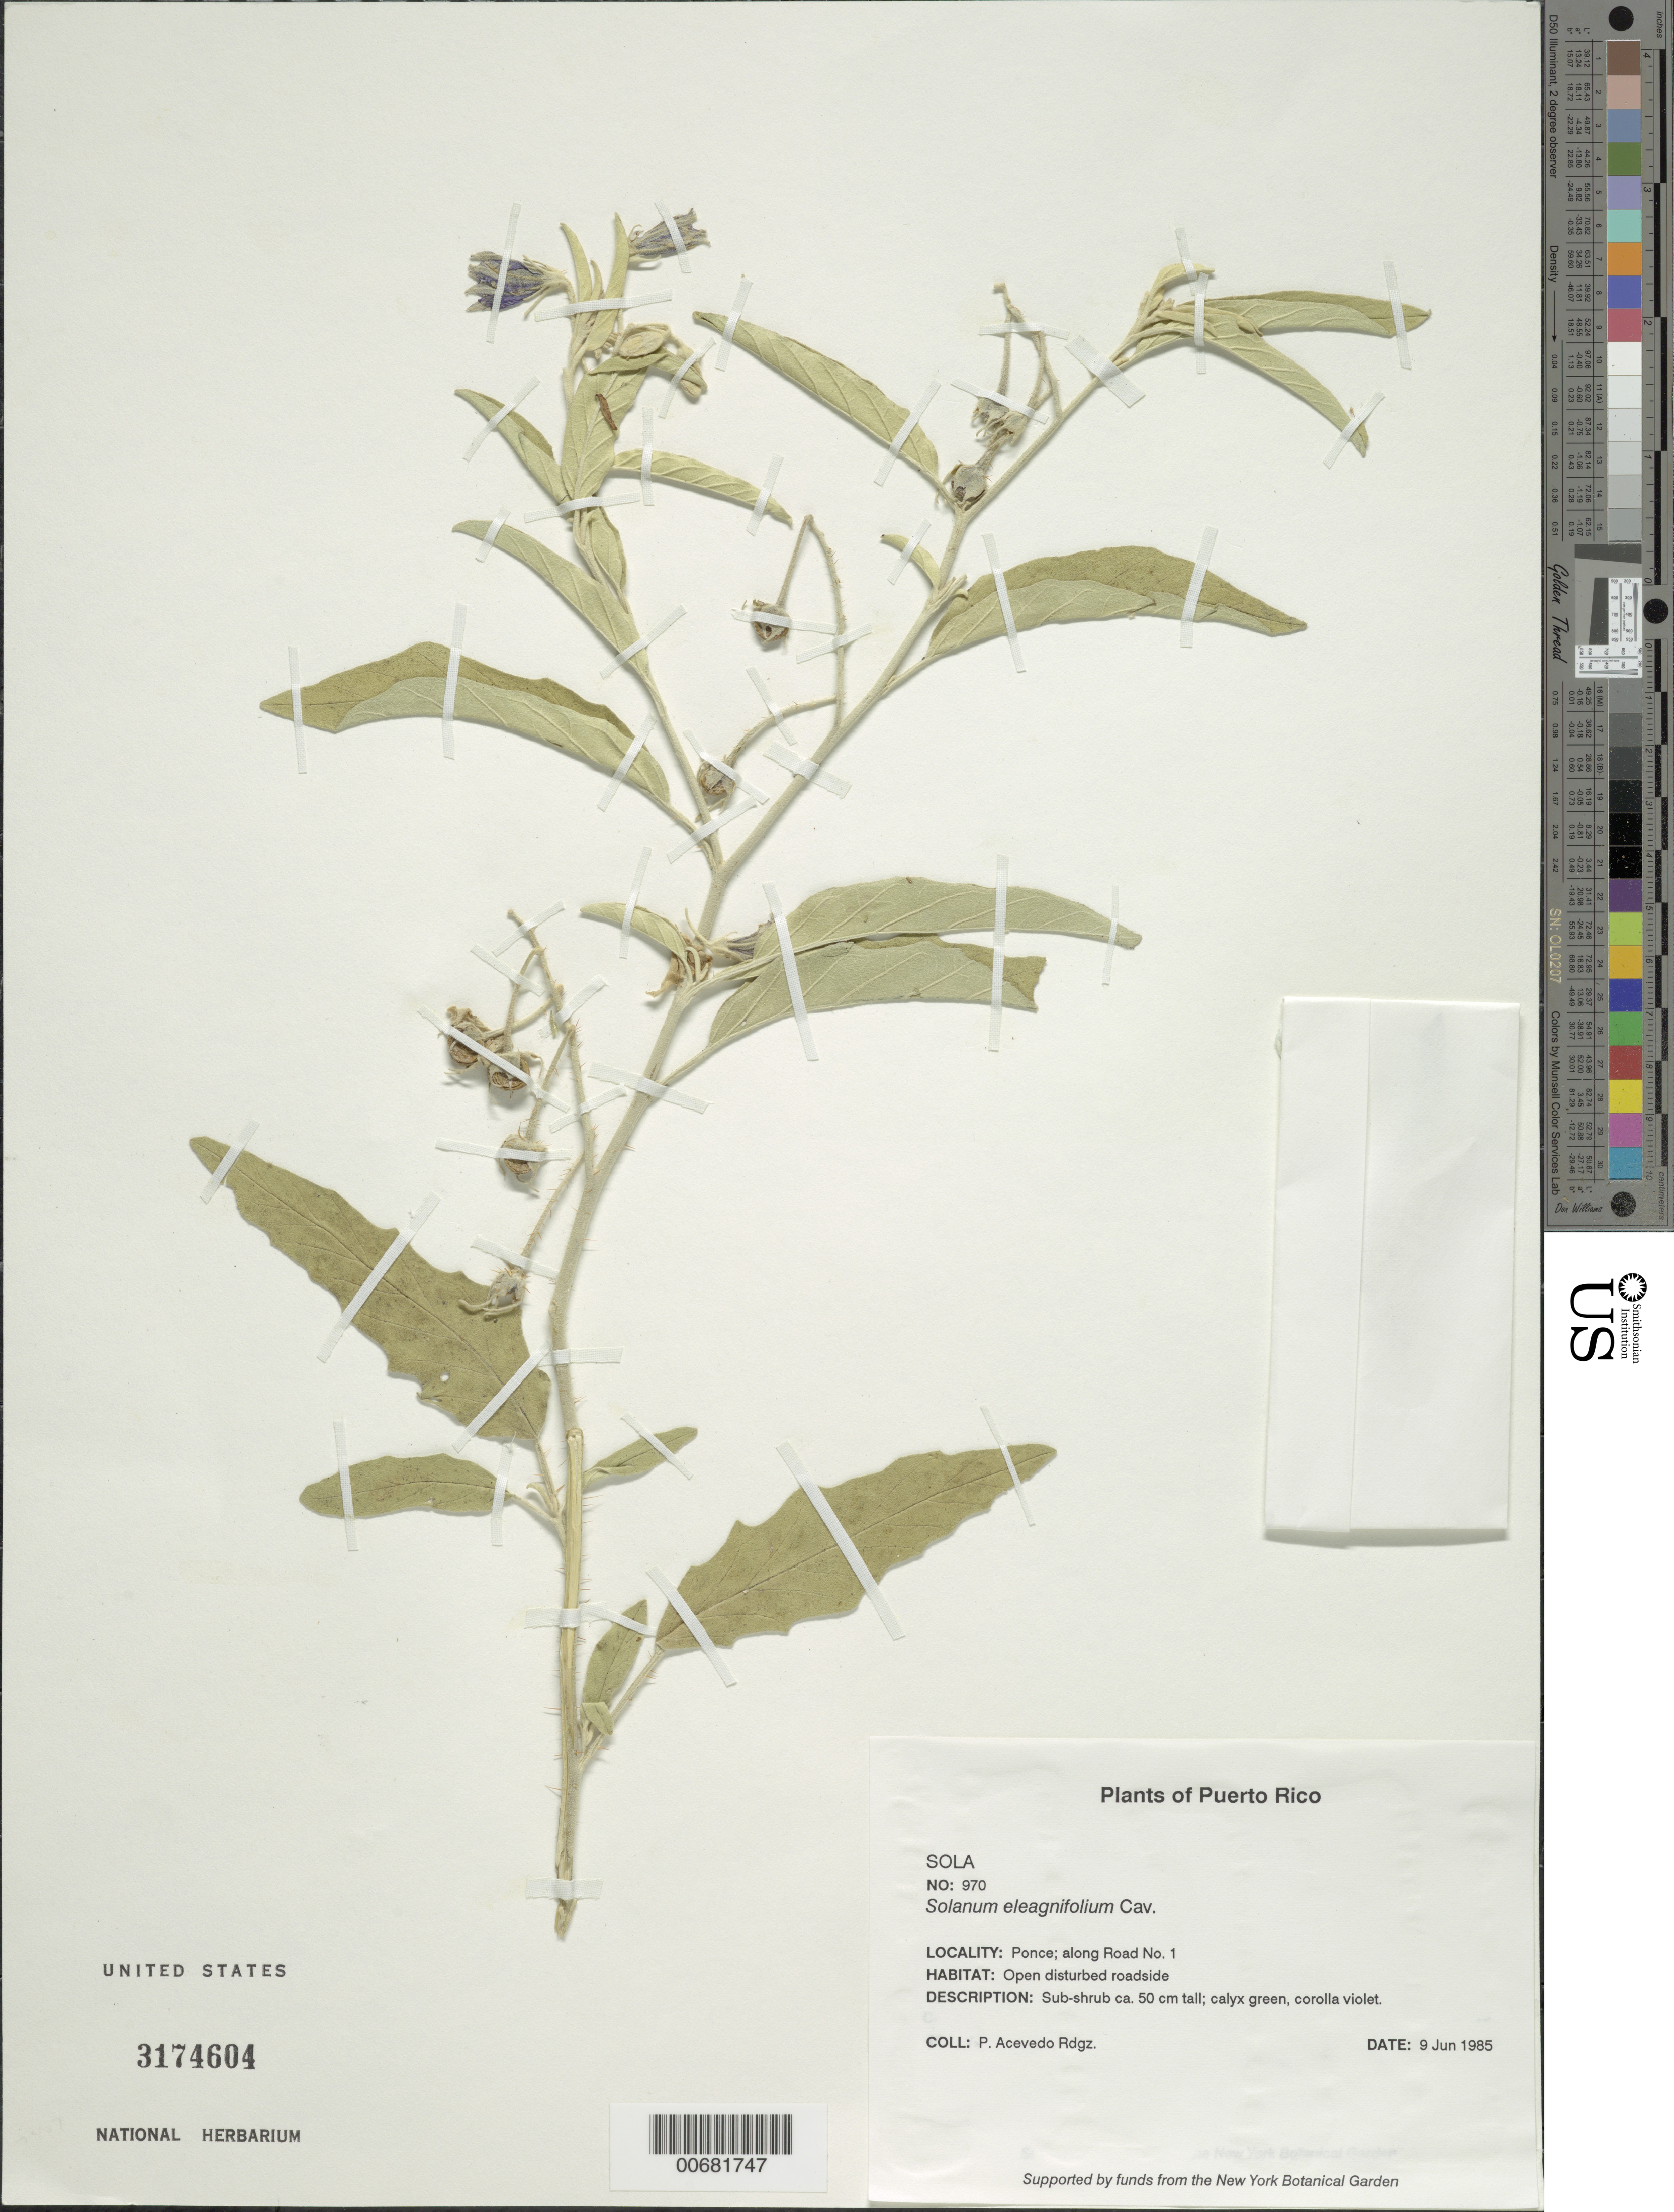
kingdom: Plantae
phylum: Tracheophyta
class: Magnoliopsida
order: Solanales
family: Solanaceae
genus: Solanum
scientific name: Solanum elaeagnifolium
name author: Cav.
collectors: P. Acevedo-Rodr.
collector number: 970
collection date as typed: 09 Jun 1985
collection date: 1985-06-09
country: Puerto Rico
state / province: Ponce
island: Puerto Rico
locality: Ponce; along Road No. 1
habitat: Open disturbed roadside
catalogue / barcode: US 3174604